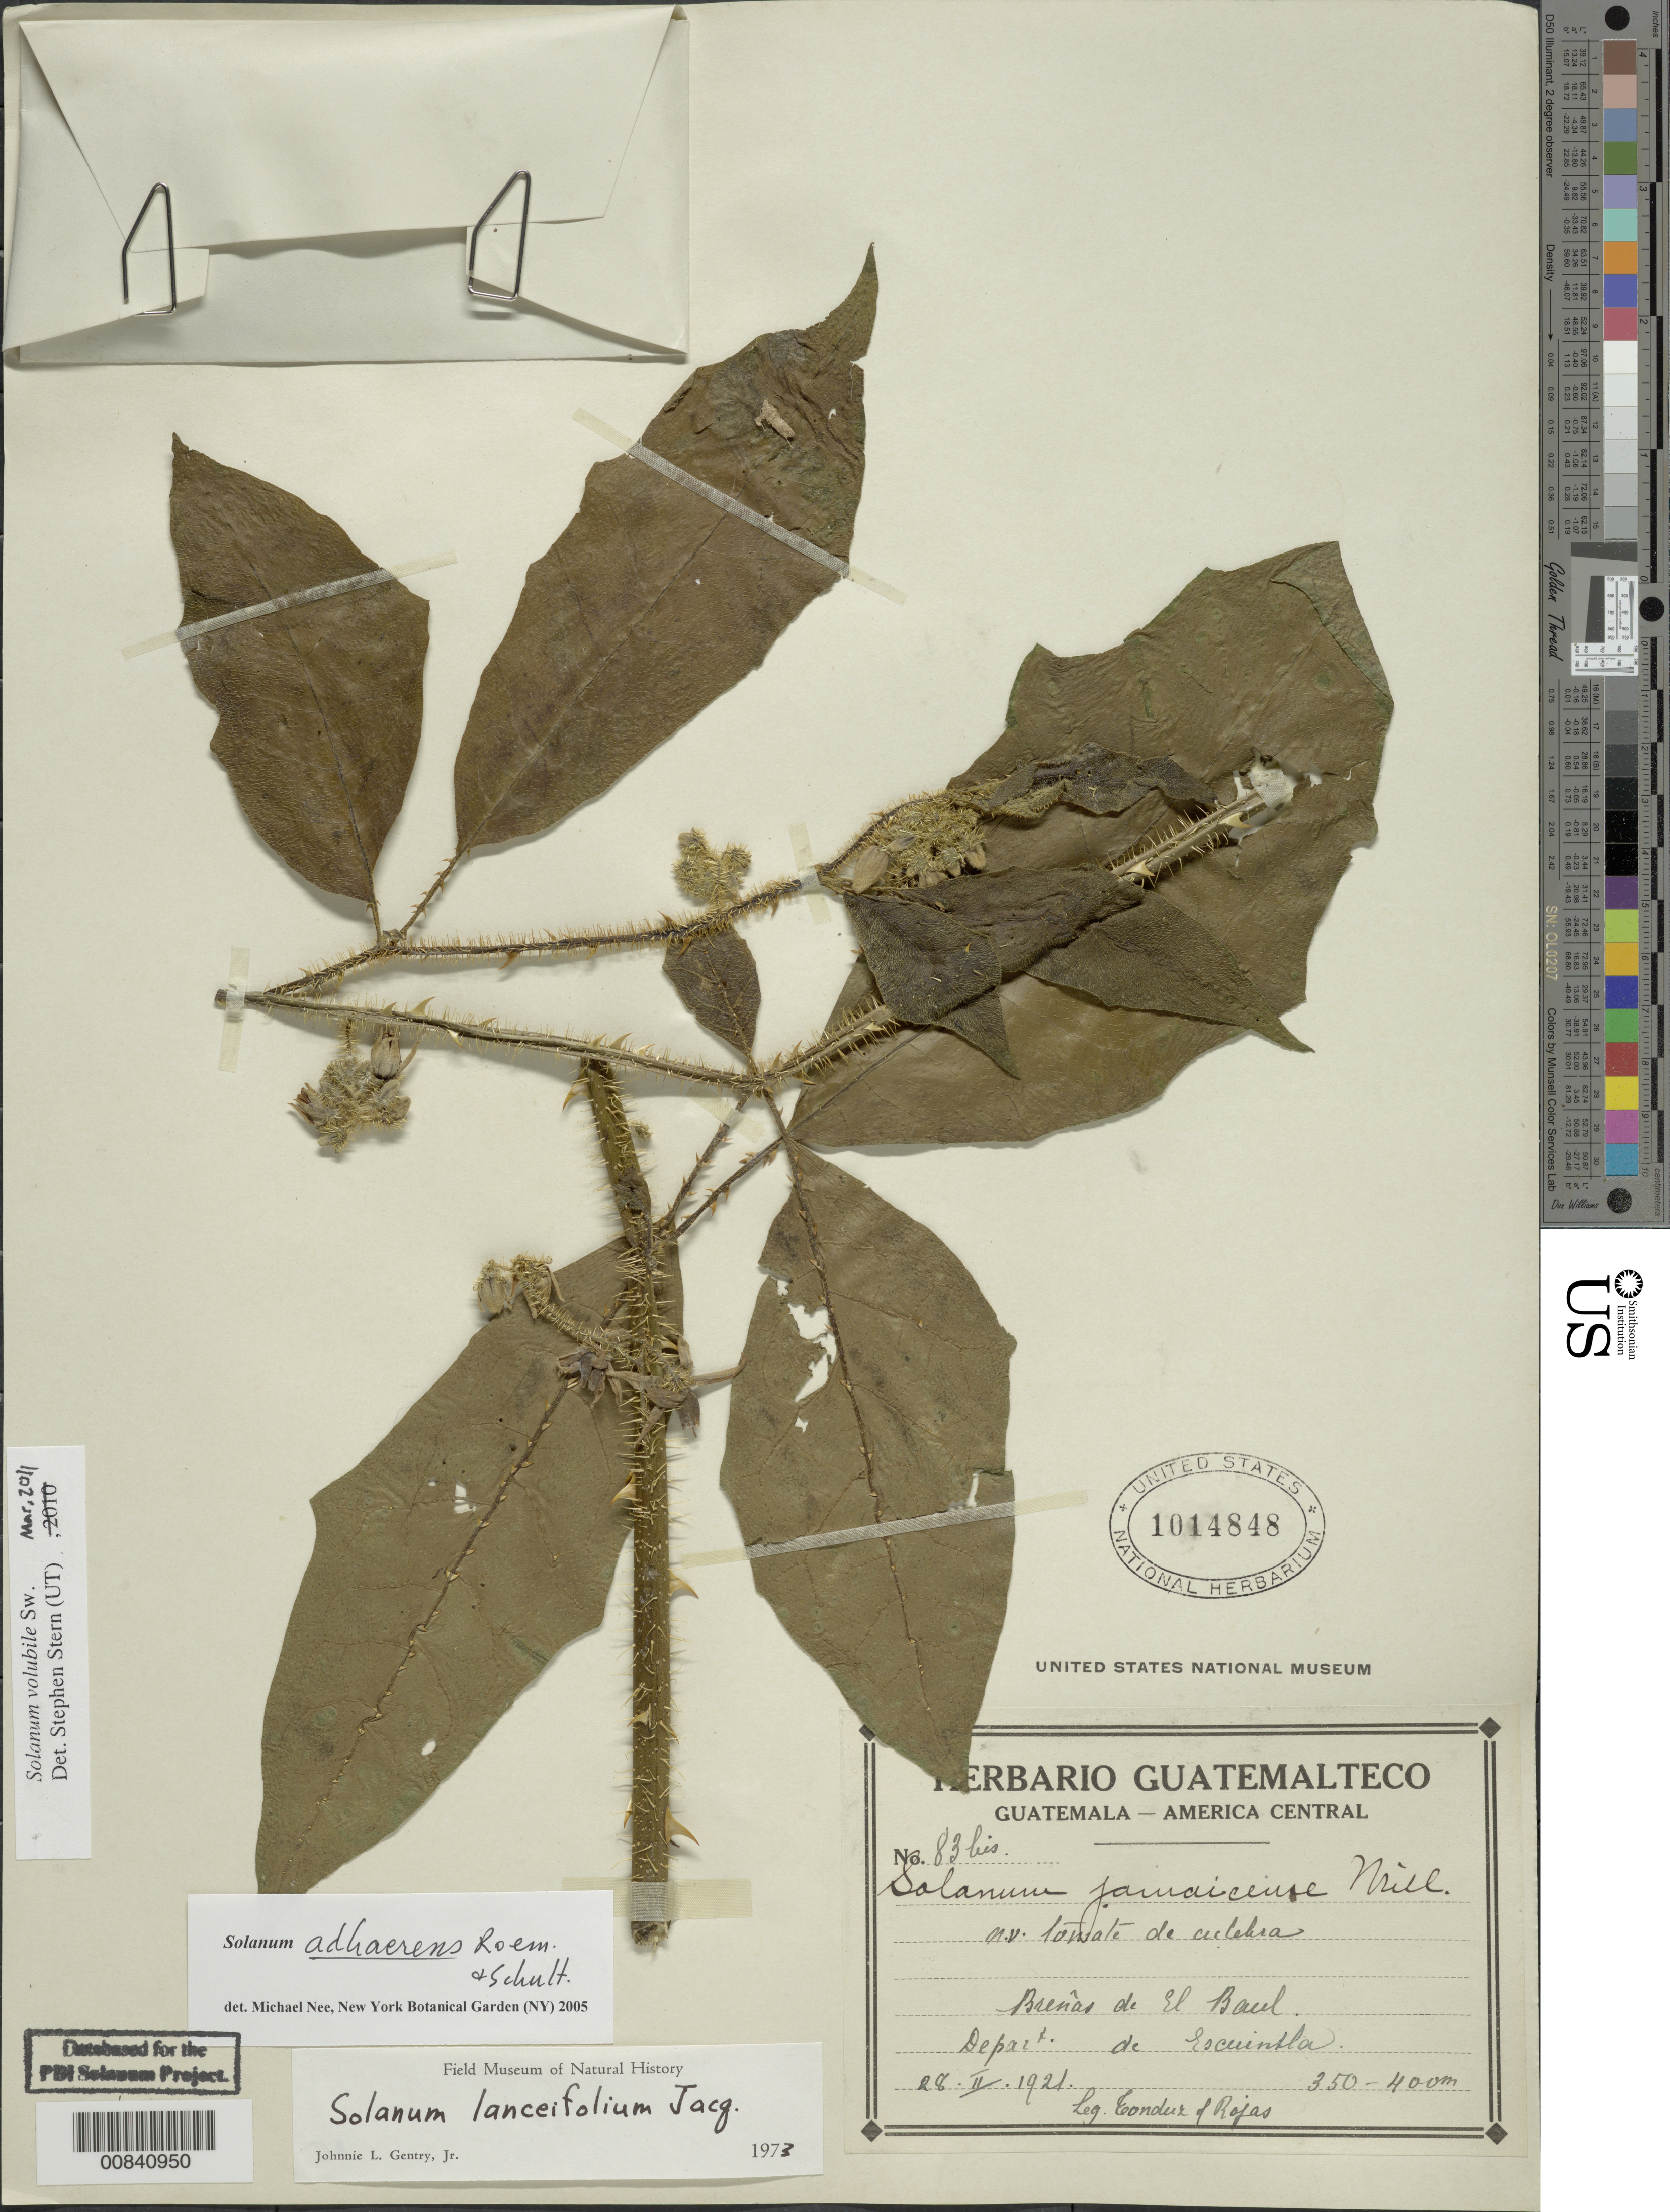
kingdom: Plantae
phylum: Tracheophyta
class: Magnoliopsida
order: Solanales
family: Solanaceae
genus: Solanum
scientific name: Solanum adhaerens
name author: Roem. & Schult.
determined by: Nee, Michael H.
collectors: A. Tonduz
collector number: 83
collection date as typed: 28 Feb 1921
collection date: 1921-02-28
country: Guatemala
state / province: Escuintla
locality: Buenas de El Baul.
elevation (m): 350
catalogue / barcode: US 1014848